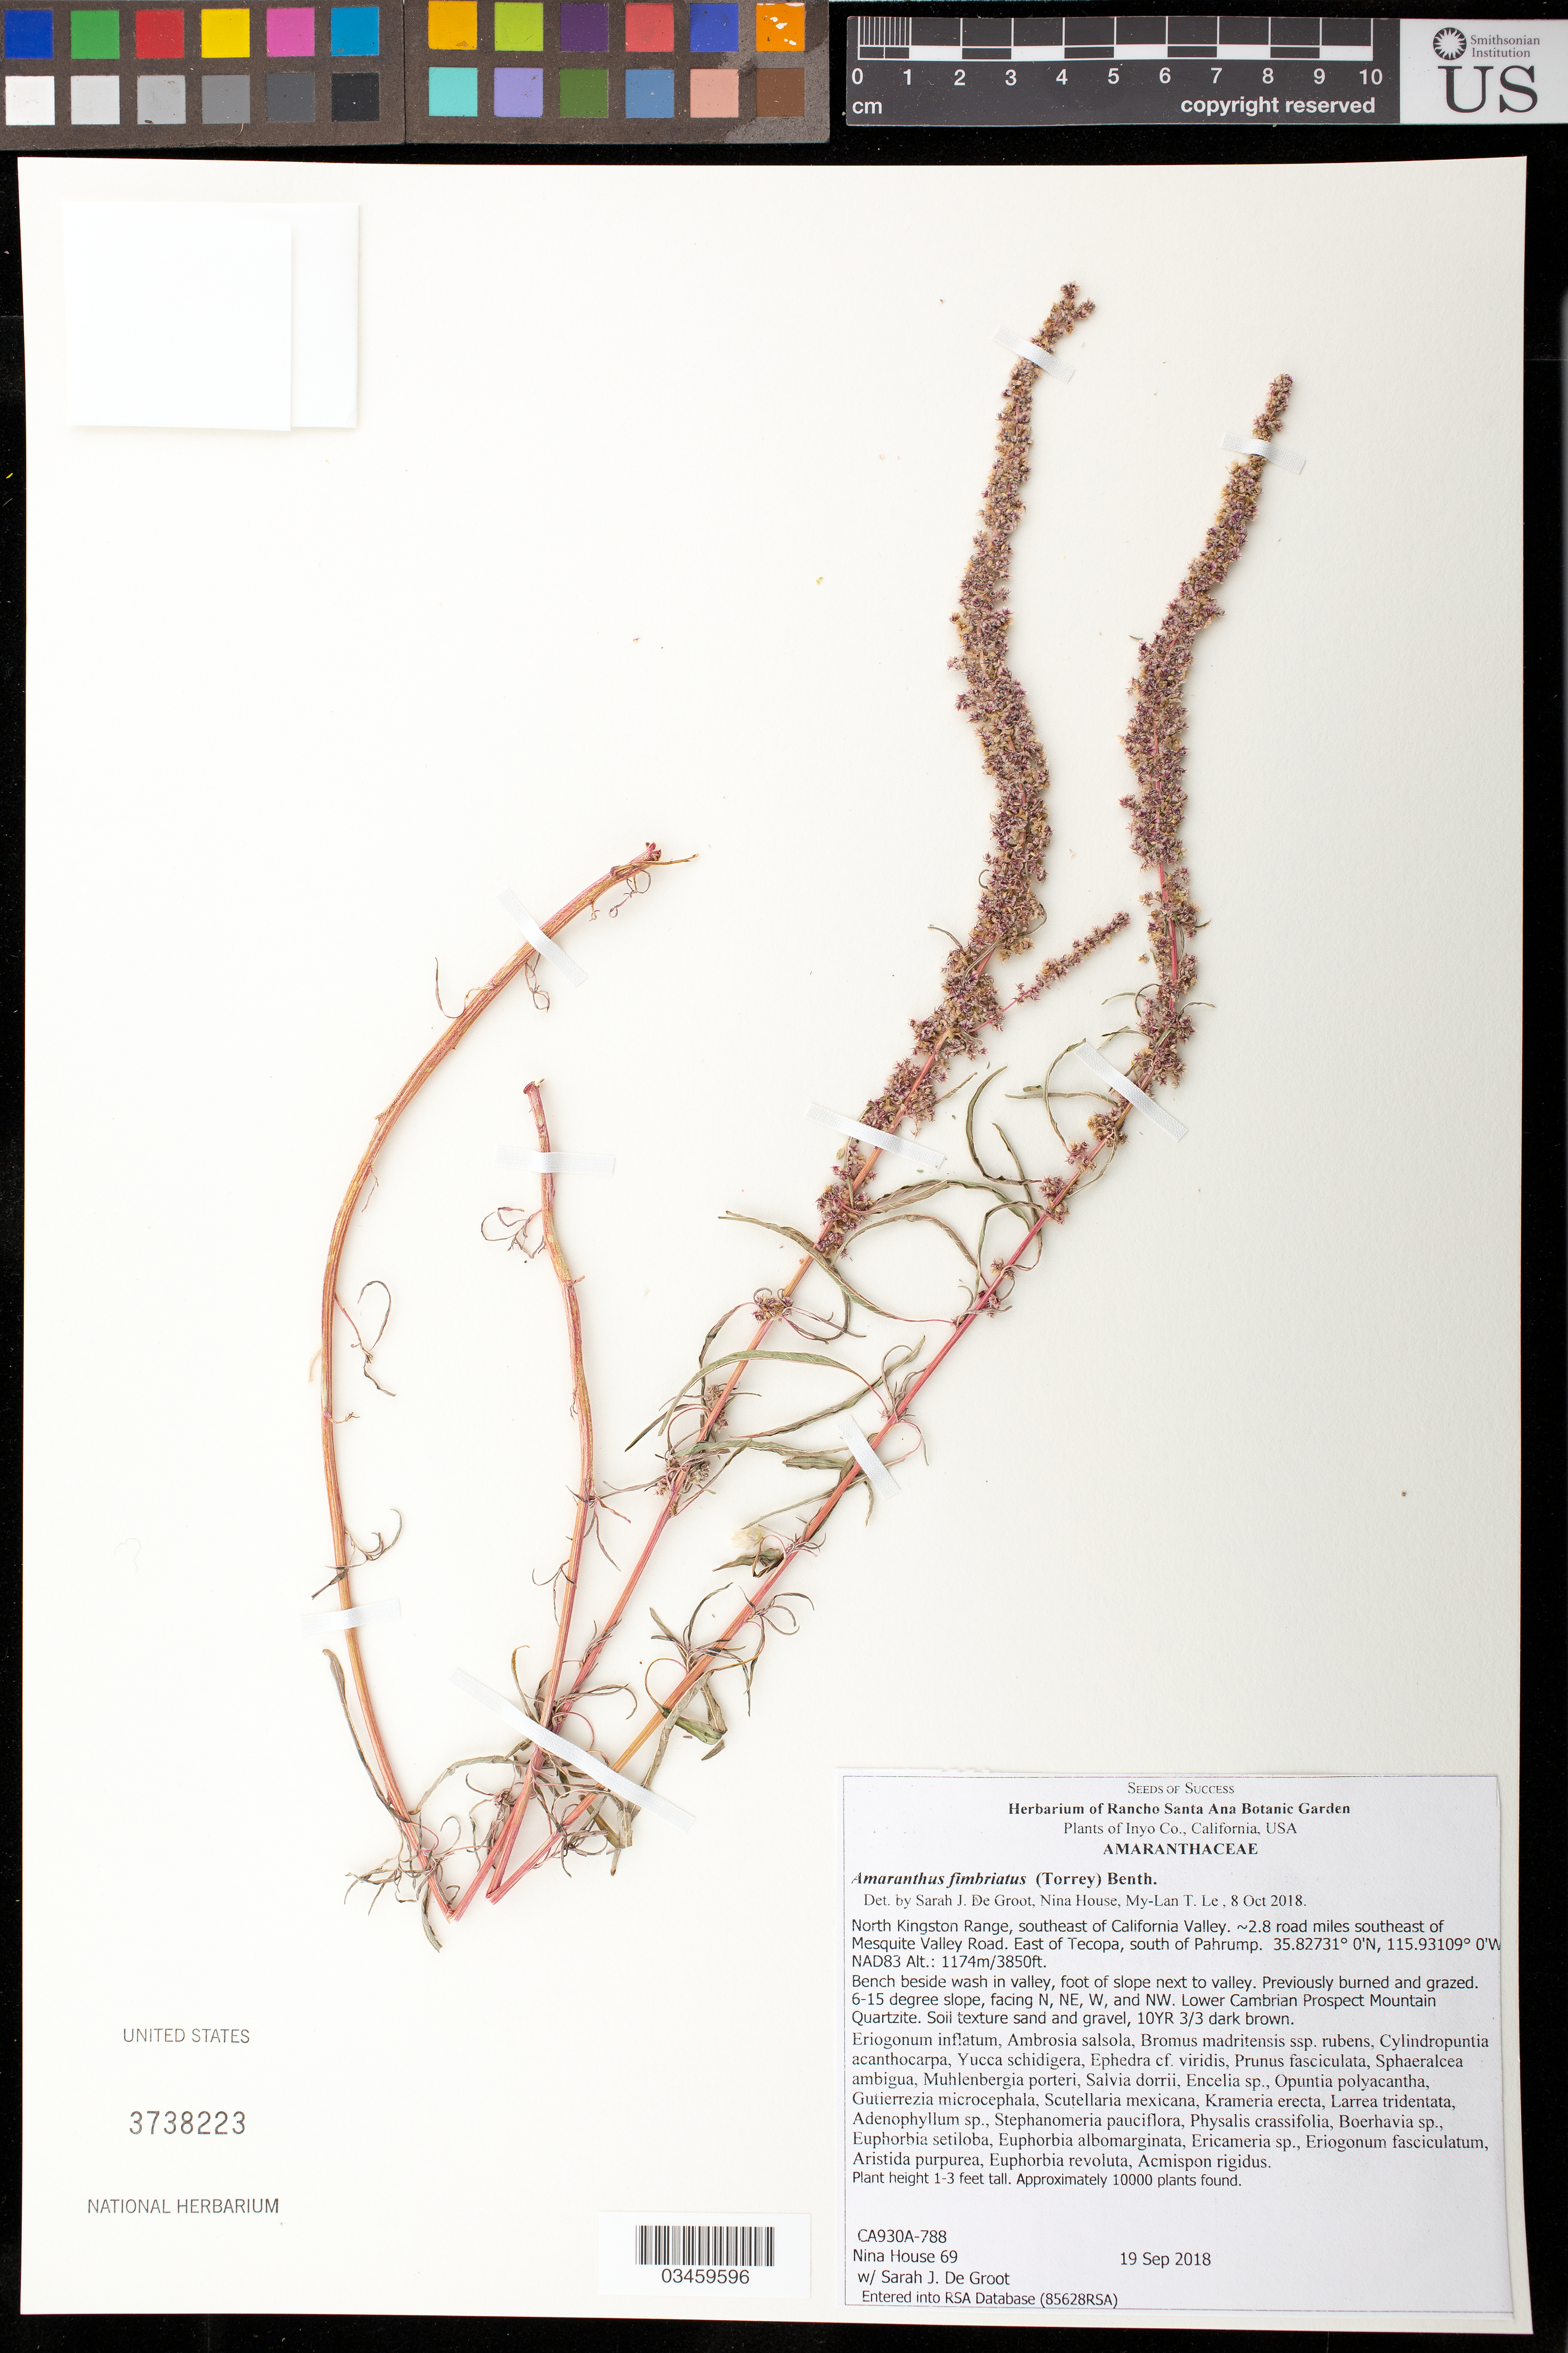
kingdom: Plantae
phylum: Tracheophyta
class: Magnoliopsida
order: Caryophyllales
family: Amaranthaceae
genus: Amaranthus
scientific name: Amaranthus fimbriatus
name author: (Torr.) Benth. ex S. Watson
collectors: N. House & S. De Groot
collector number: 69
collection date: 2018-09-19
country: United States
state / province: California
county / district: Inyo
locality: N Kingston Range, SE of California Valley, 2.8 road mi SE of Mesquite Valley Road, E of Tecopa, S of Pahrump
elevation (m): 1174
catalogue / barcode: US 3738223